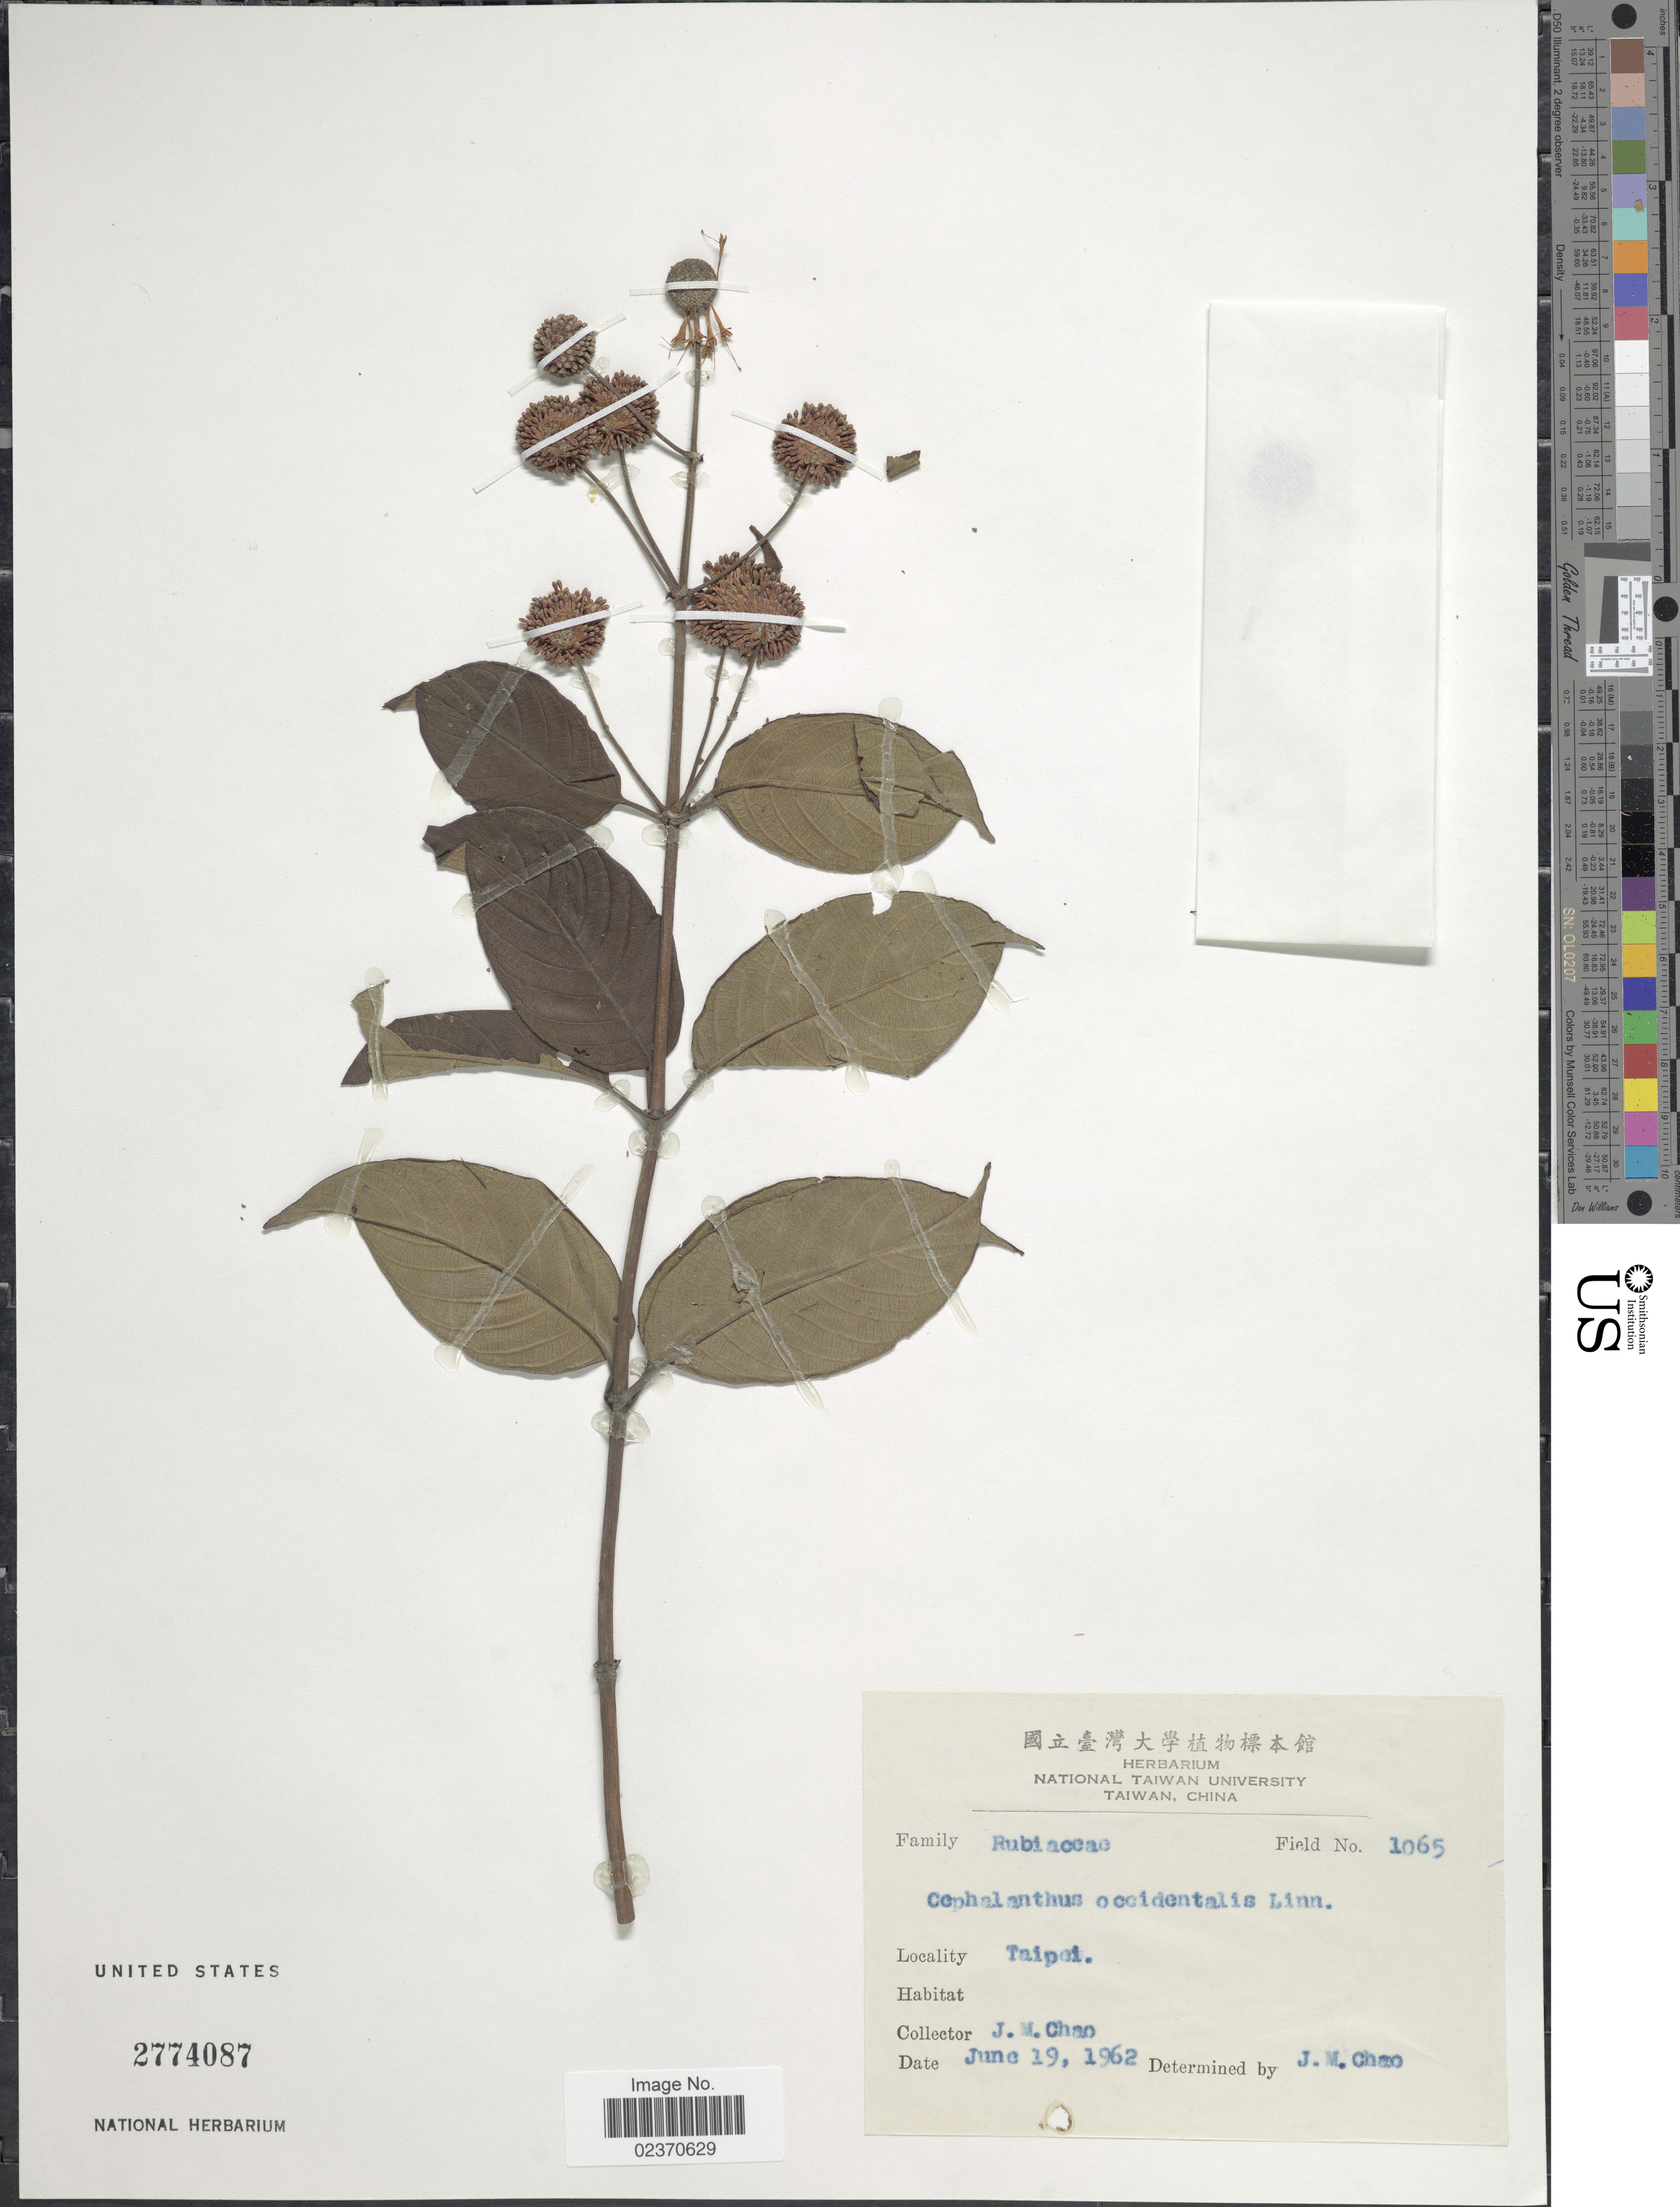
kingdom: Plantae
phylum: Tracheophyta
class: Magnoliopsida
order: Gentianales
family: Rubiaceae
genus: Cephalanthus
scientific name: Cephalanthus occidentalis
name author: L.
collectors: J. Chao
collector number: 1065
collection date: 1962-06-19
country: Taiwan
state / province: Taipei City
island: Taiwan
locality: Taipei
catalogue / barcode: US 2774087